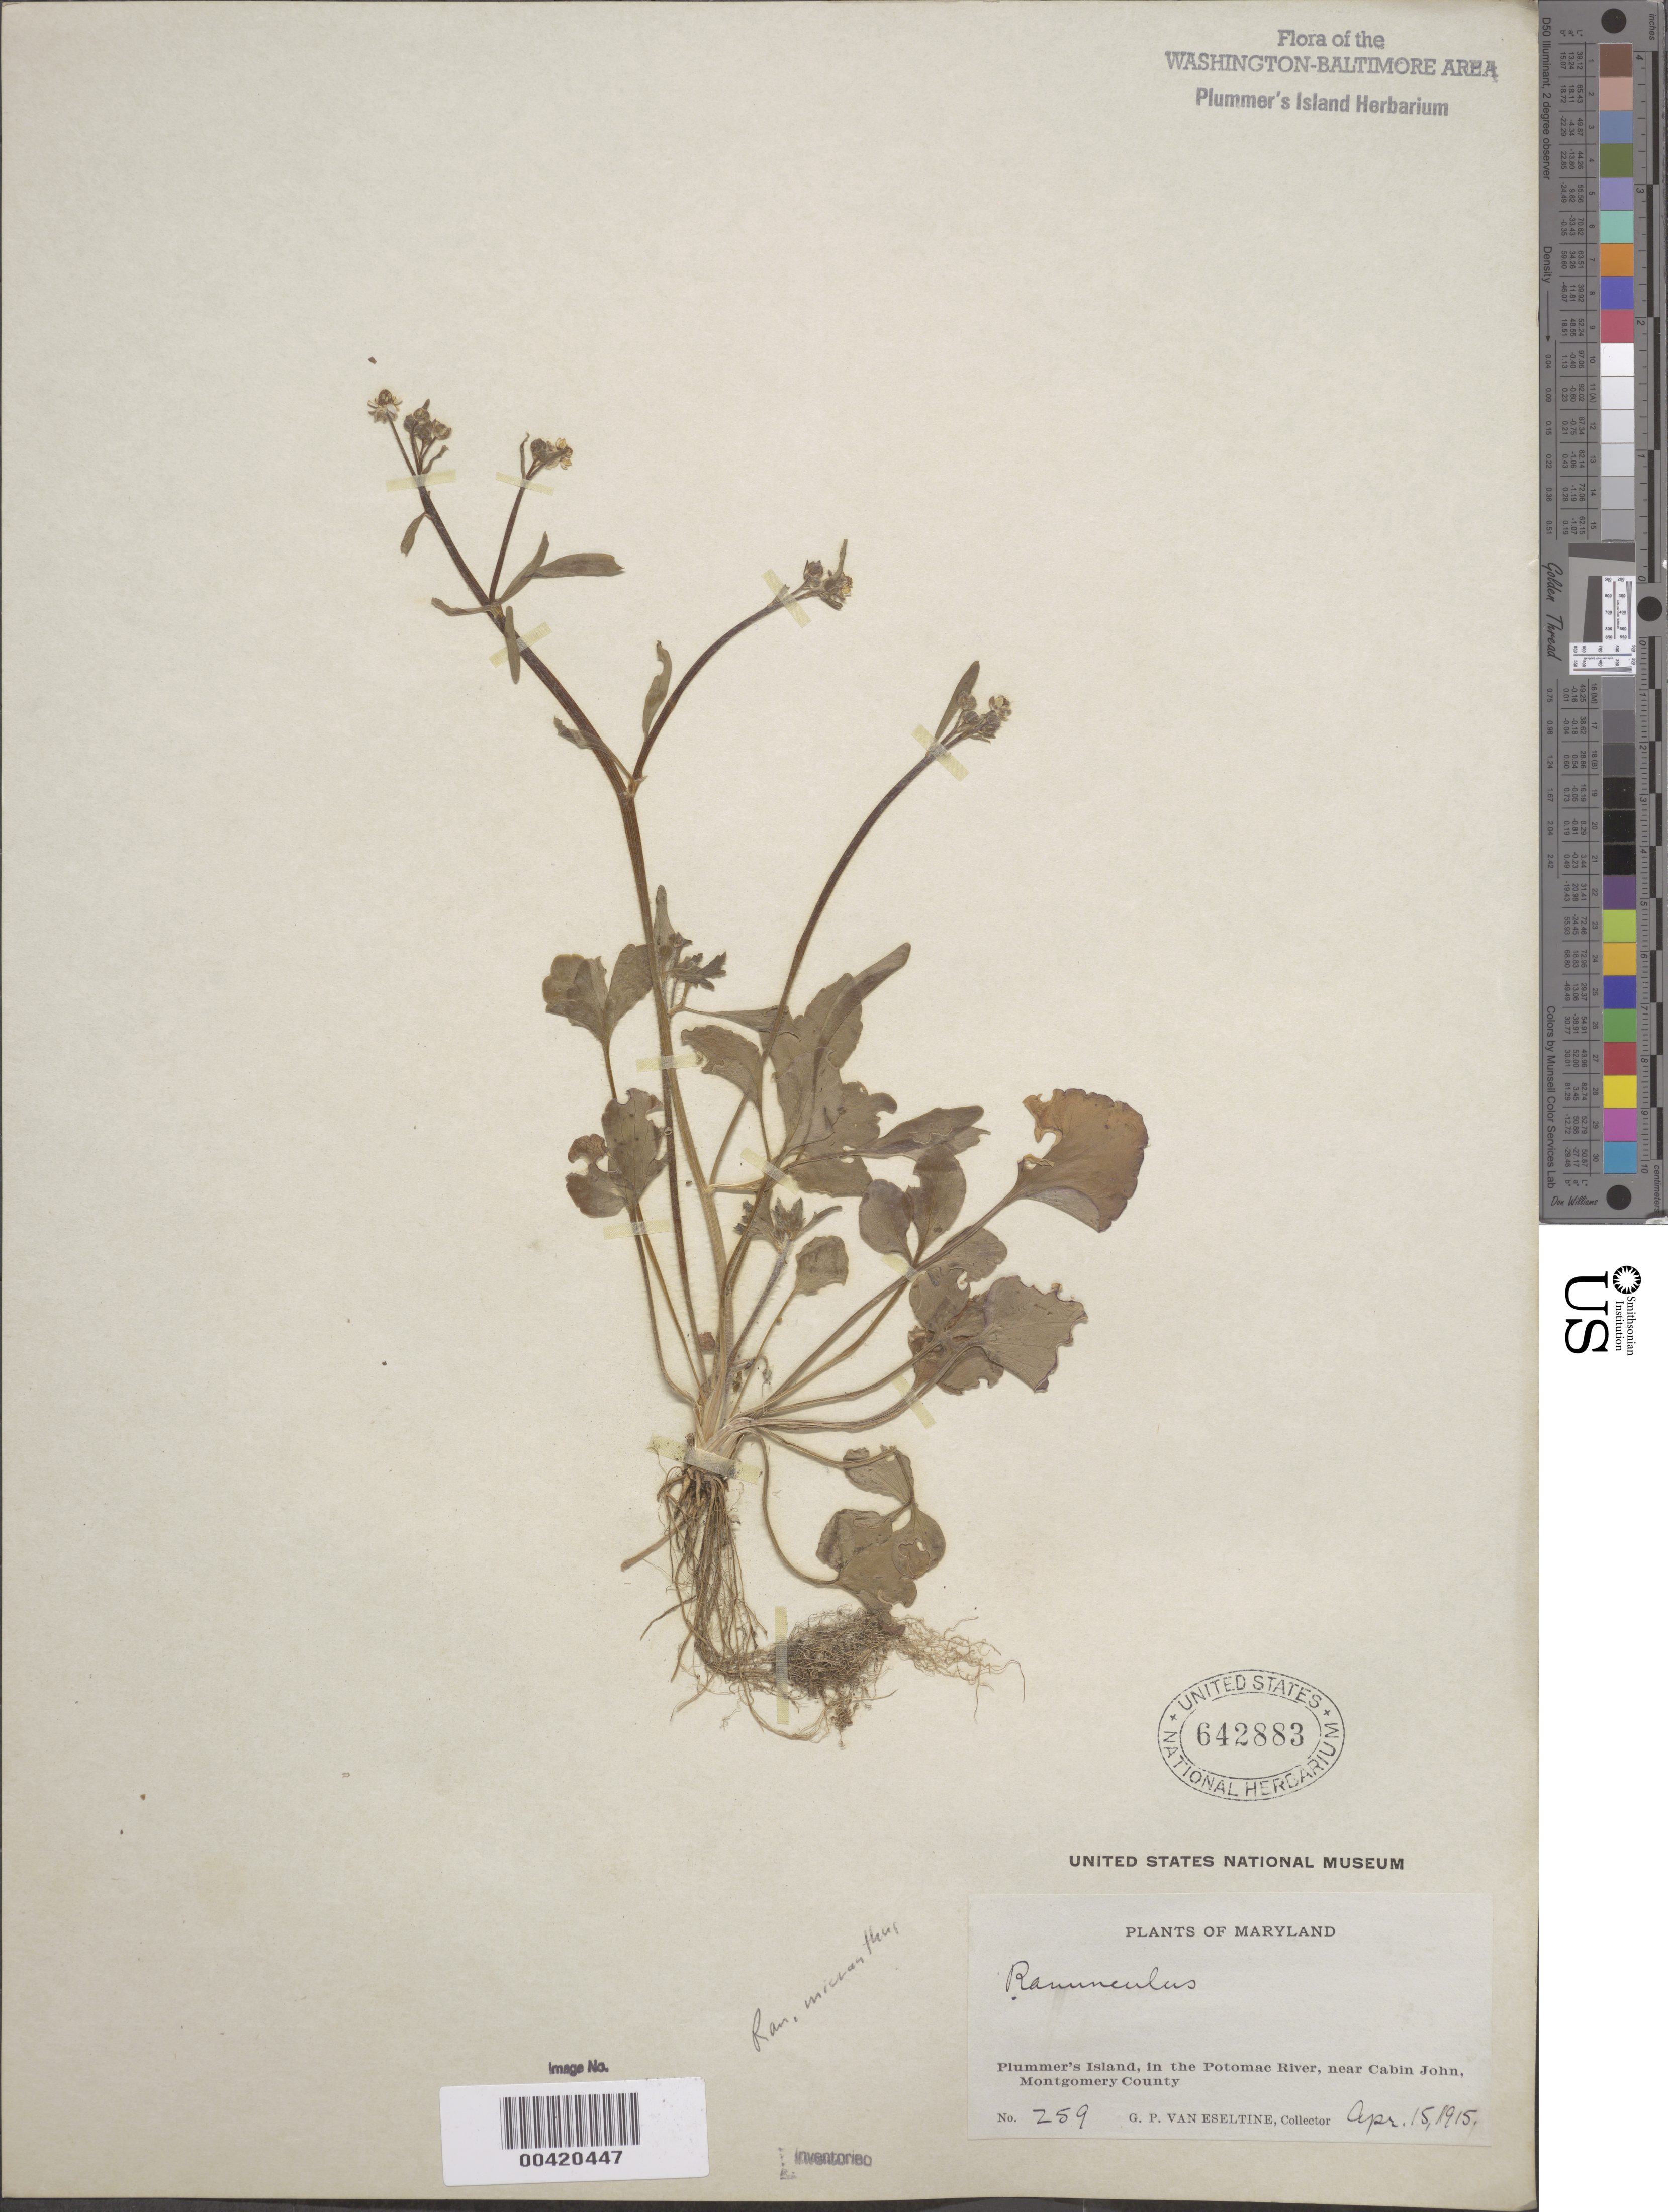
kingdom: Plantae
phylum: Tracheophyta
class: Magnoliopsida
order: Ranunculales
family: Ranunculaceae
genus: Ranunculus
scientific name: Ranunculus micranthus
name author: Nutt.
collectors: G. P. Van Eseltine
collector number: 259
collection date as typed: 15 Apr 1915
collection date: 1915-04-15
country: United States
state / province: Maryland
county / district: Montgomery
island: Plummers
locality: Plummer's Island C. & O. Canal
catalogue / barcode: US 642883